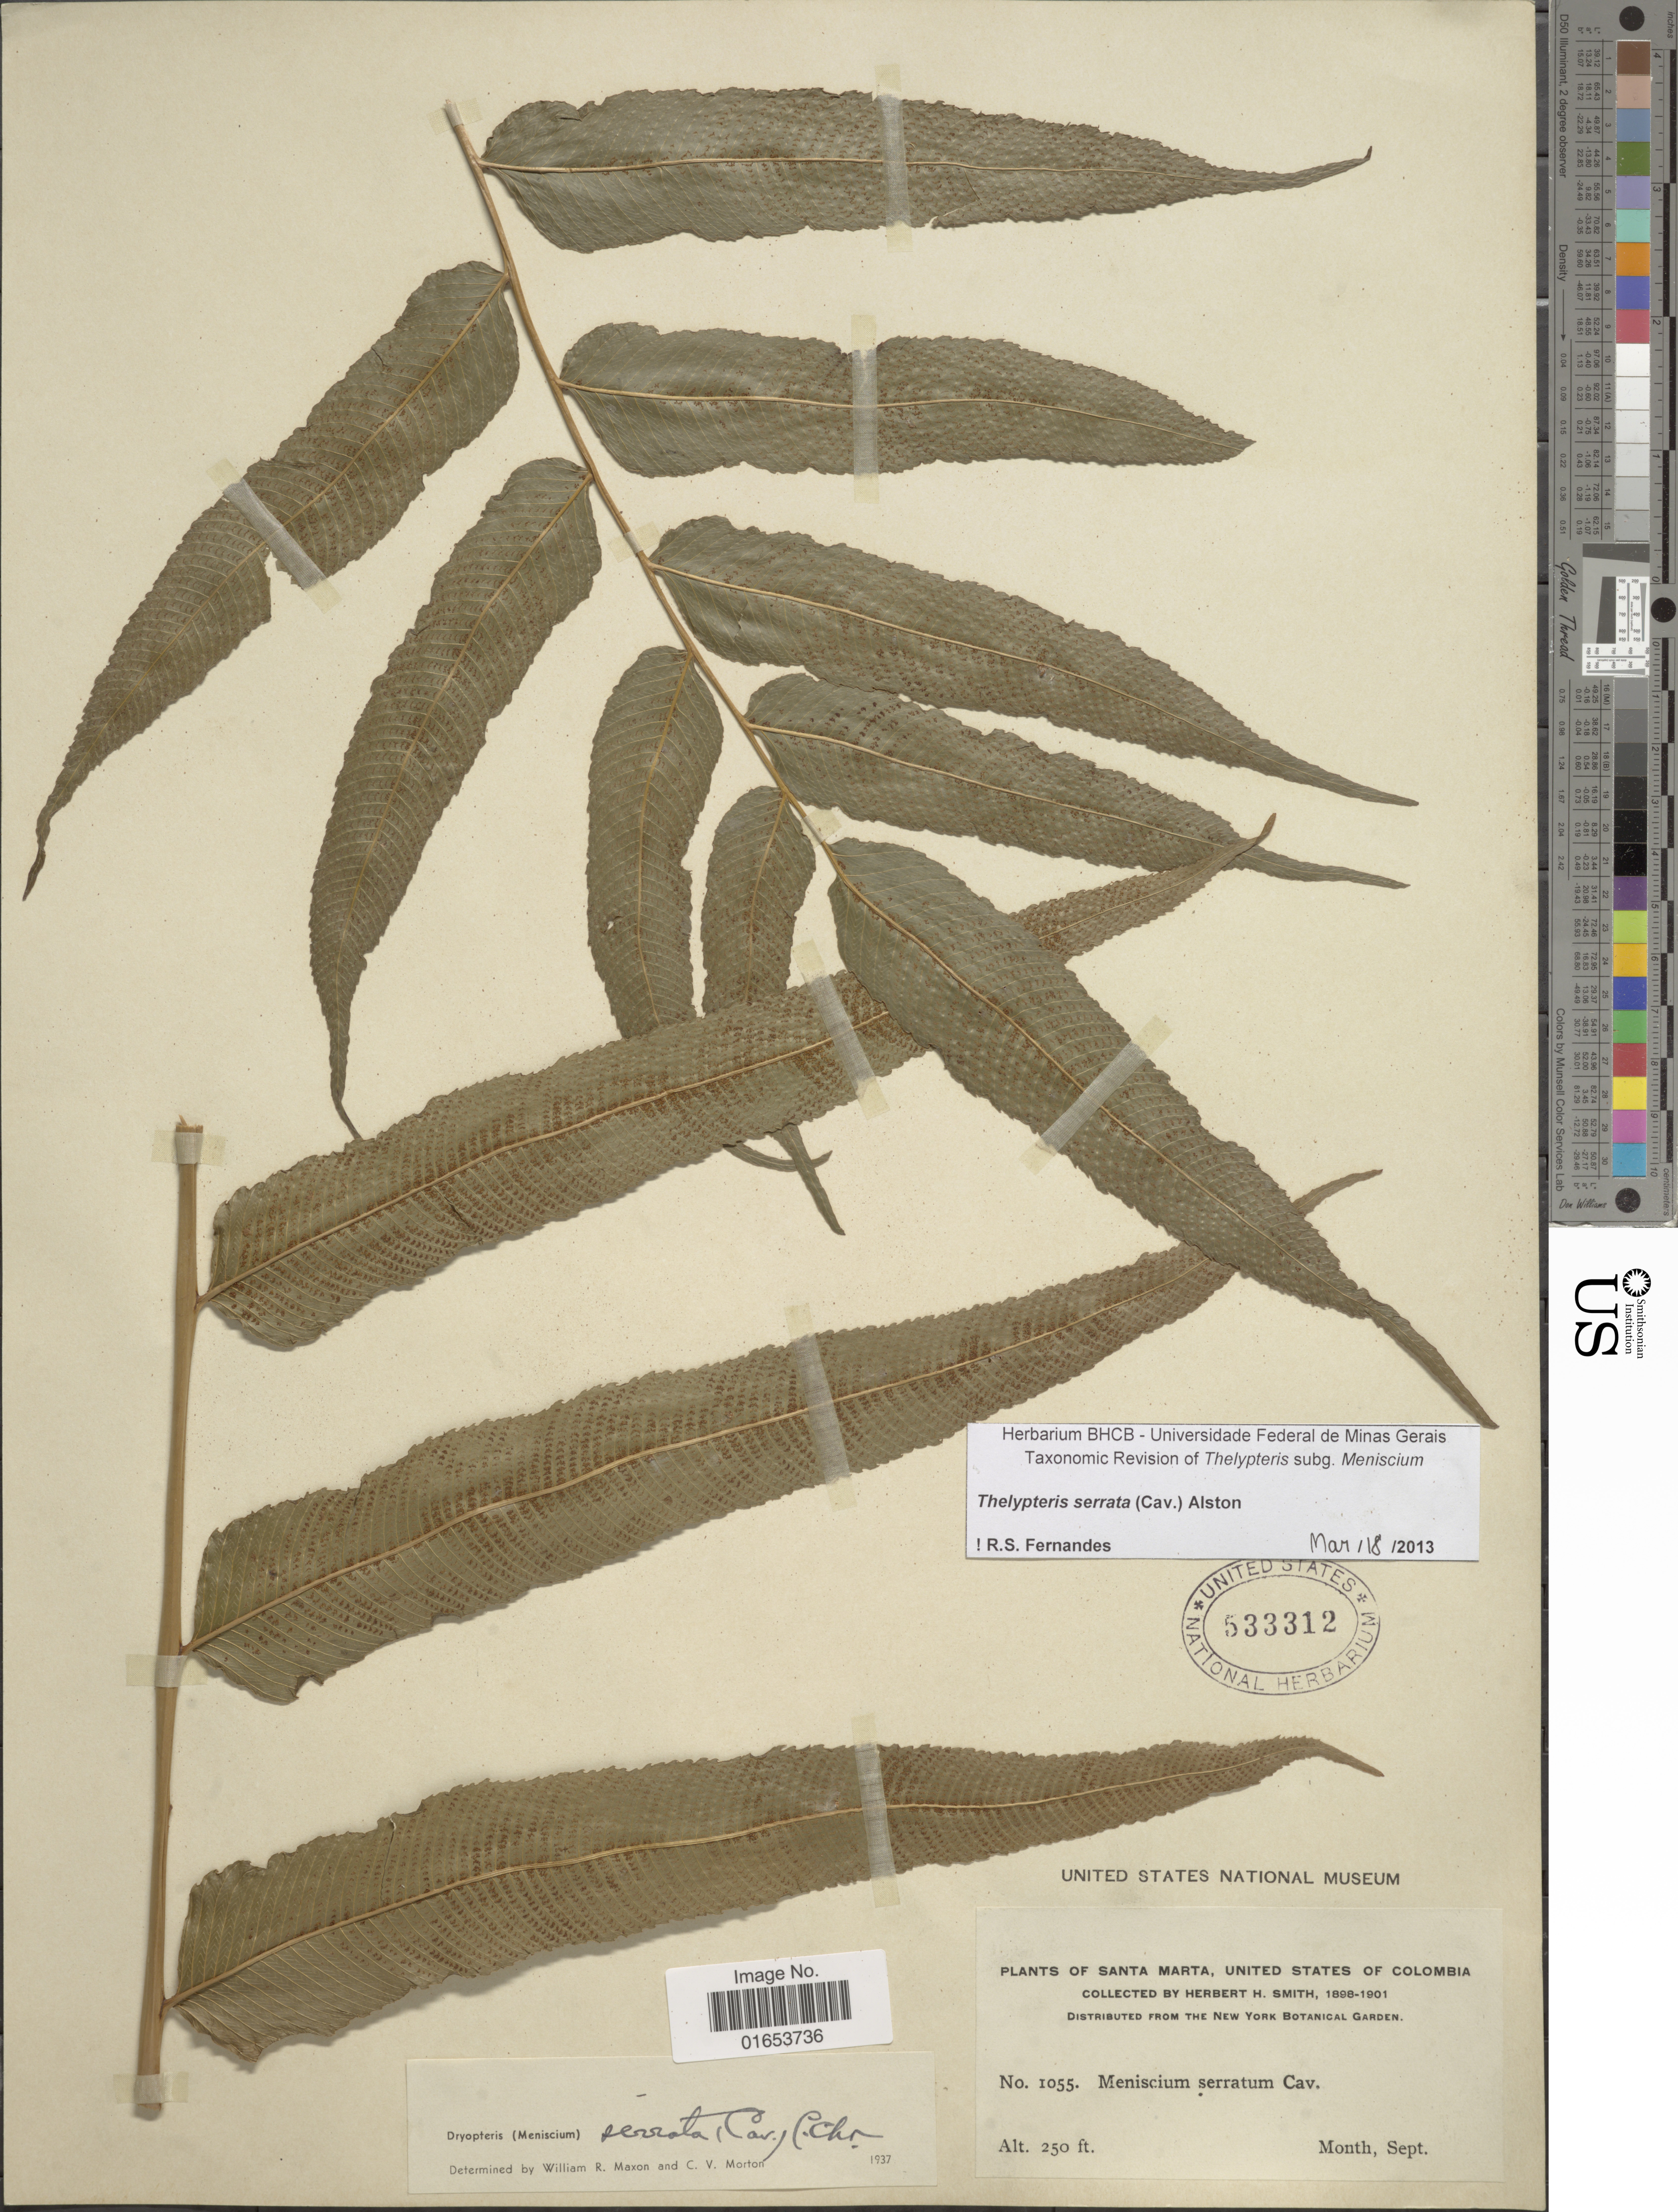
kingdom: Plantae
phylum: Tracheophyta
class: Polypodiopsida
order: Polypodiales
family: Thelypteridaceae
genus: Meniscium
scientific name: Meniscium serratum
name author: Cav.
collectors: Herbert H. Smith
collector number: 1055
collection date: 1898-09/1901-09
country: Colombia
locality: Santa Marta, United States of Colombia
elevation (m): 76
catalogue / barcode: US 533312